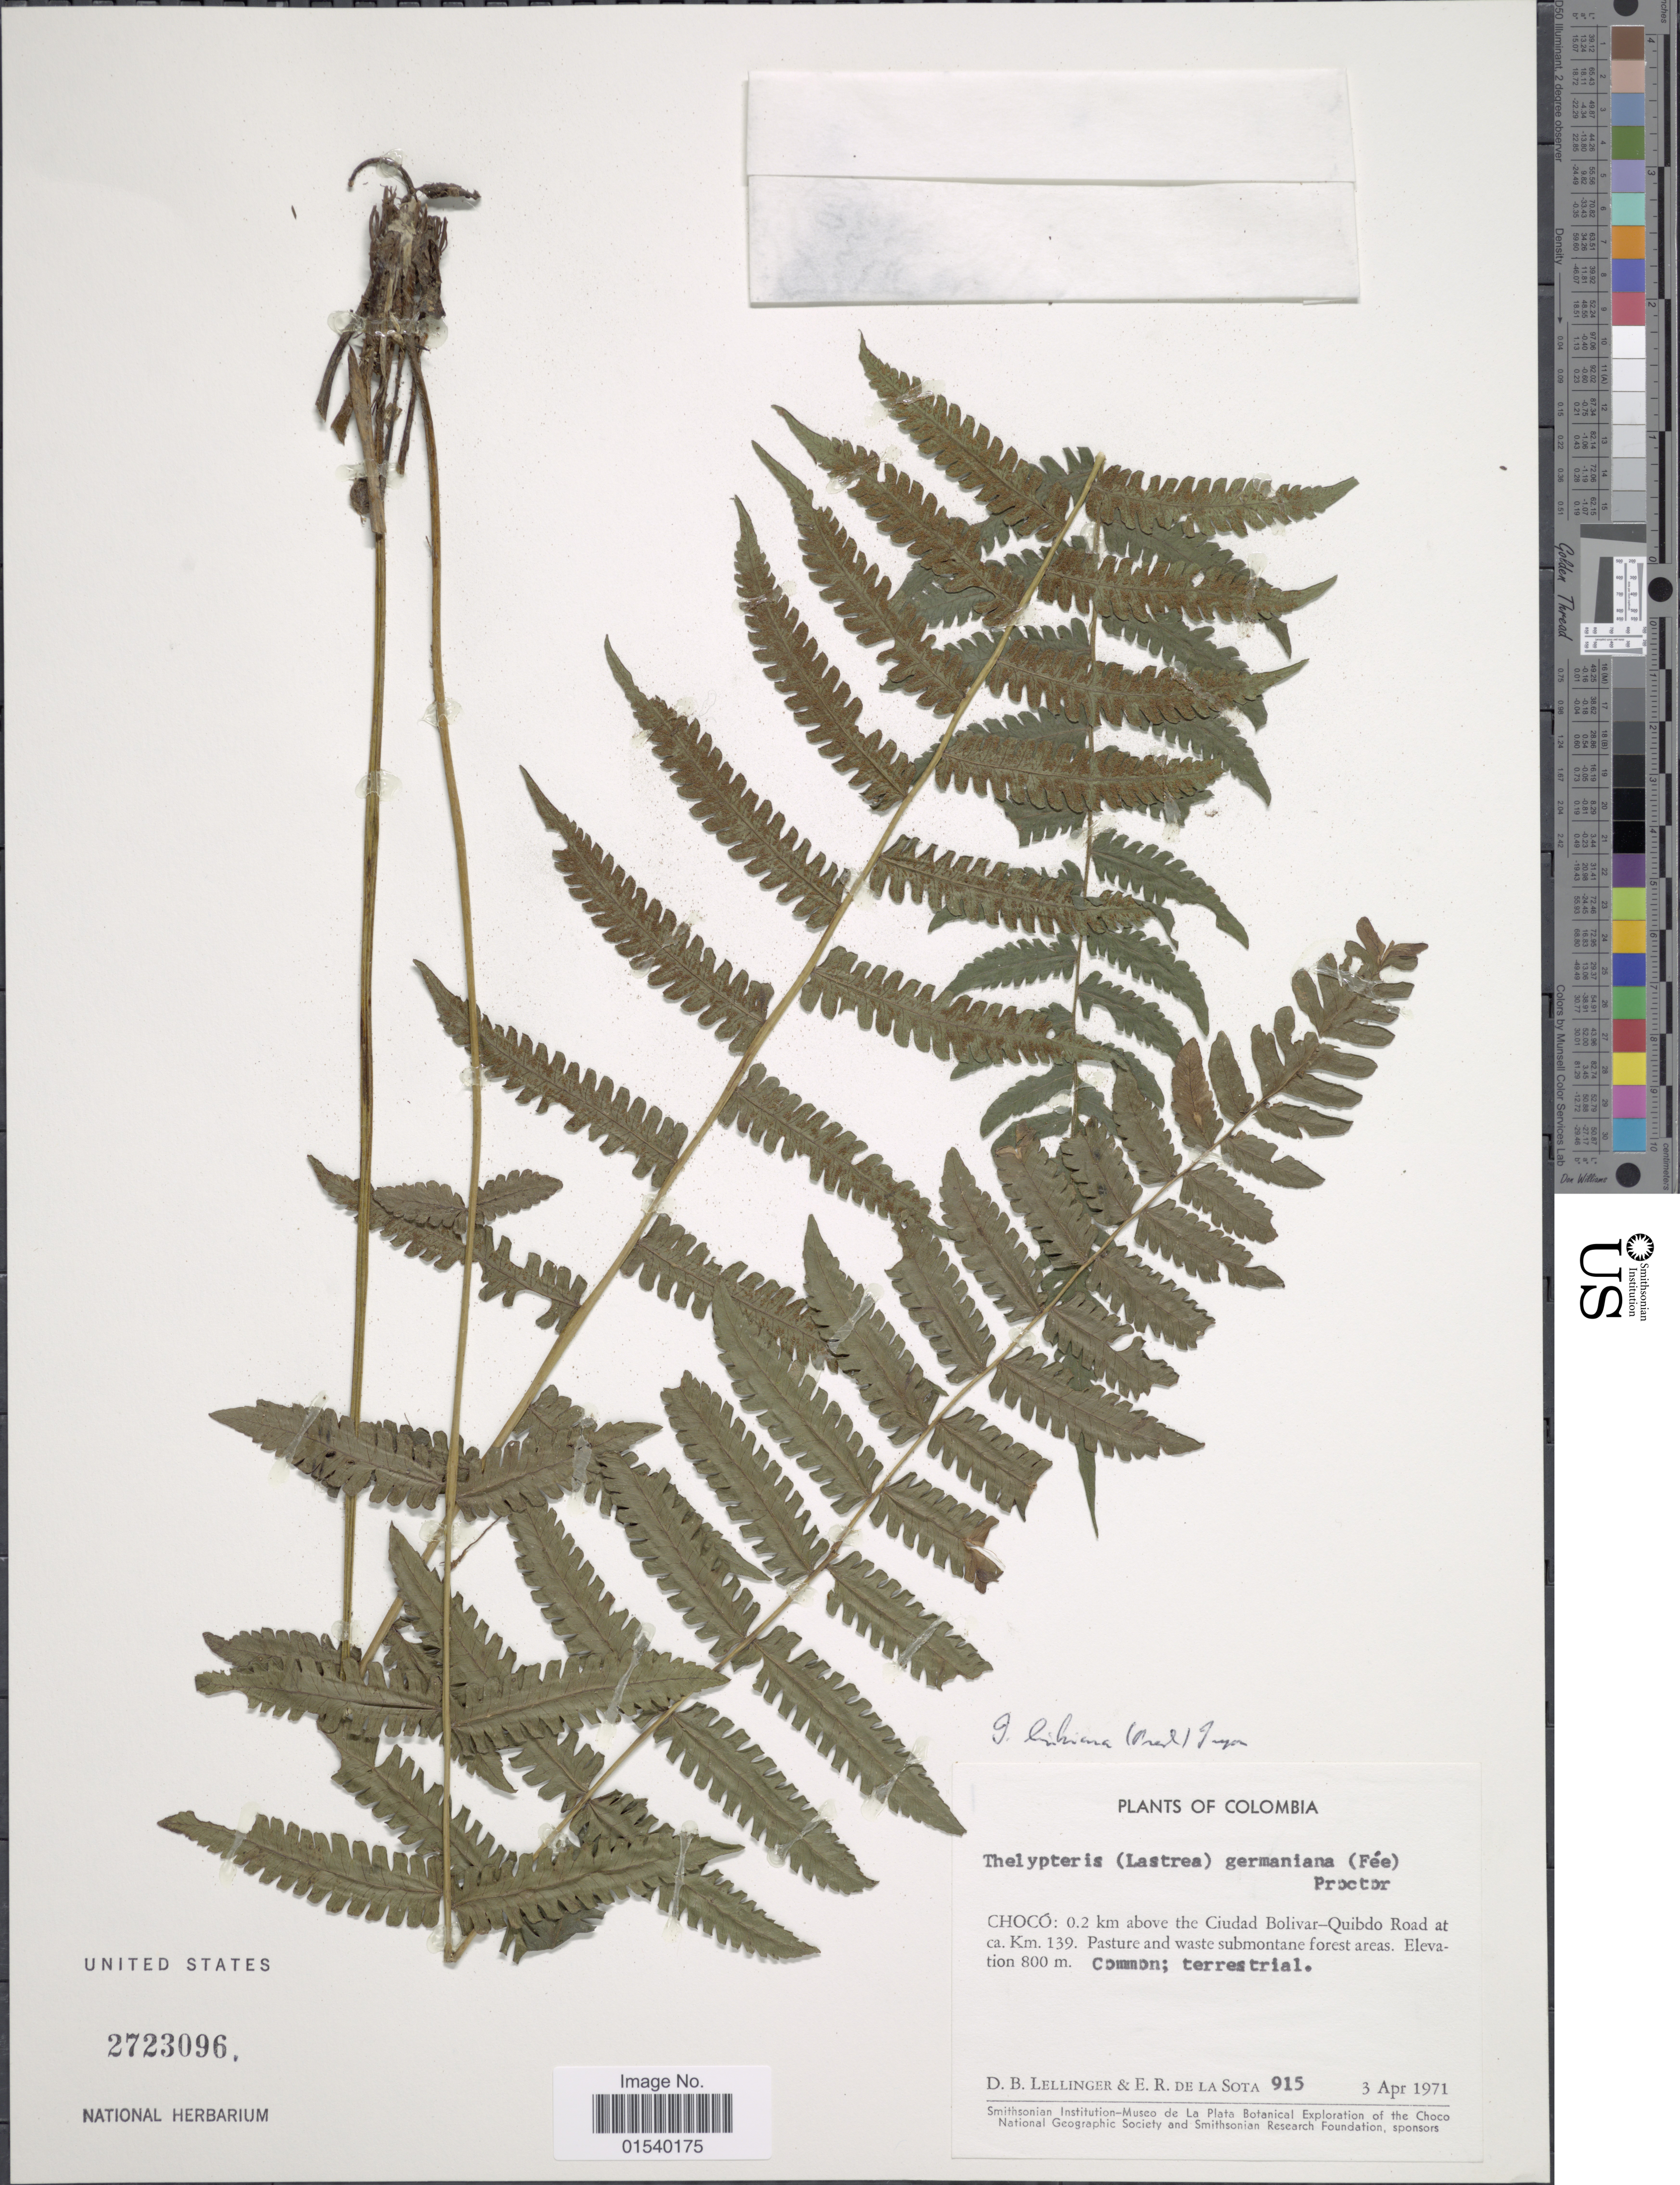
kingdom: Plantae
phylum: Tracheophyta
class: Polypodiopsida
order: Polypodiales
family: Thelypteridaceae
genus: Amauropelta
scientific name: Amauropelta linkiana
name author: (C. Presl) Pic. Serm.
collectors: D. B. Lellinger & E. R. de la Sota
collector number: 915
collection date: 1971-04-03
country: Colombia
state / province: Chocó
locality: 0.2 km above the Ciudad Bolivar-Quibdo Road at ca. Km. 139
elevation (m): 800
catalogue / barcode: US 2723096